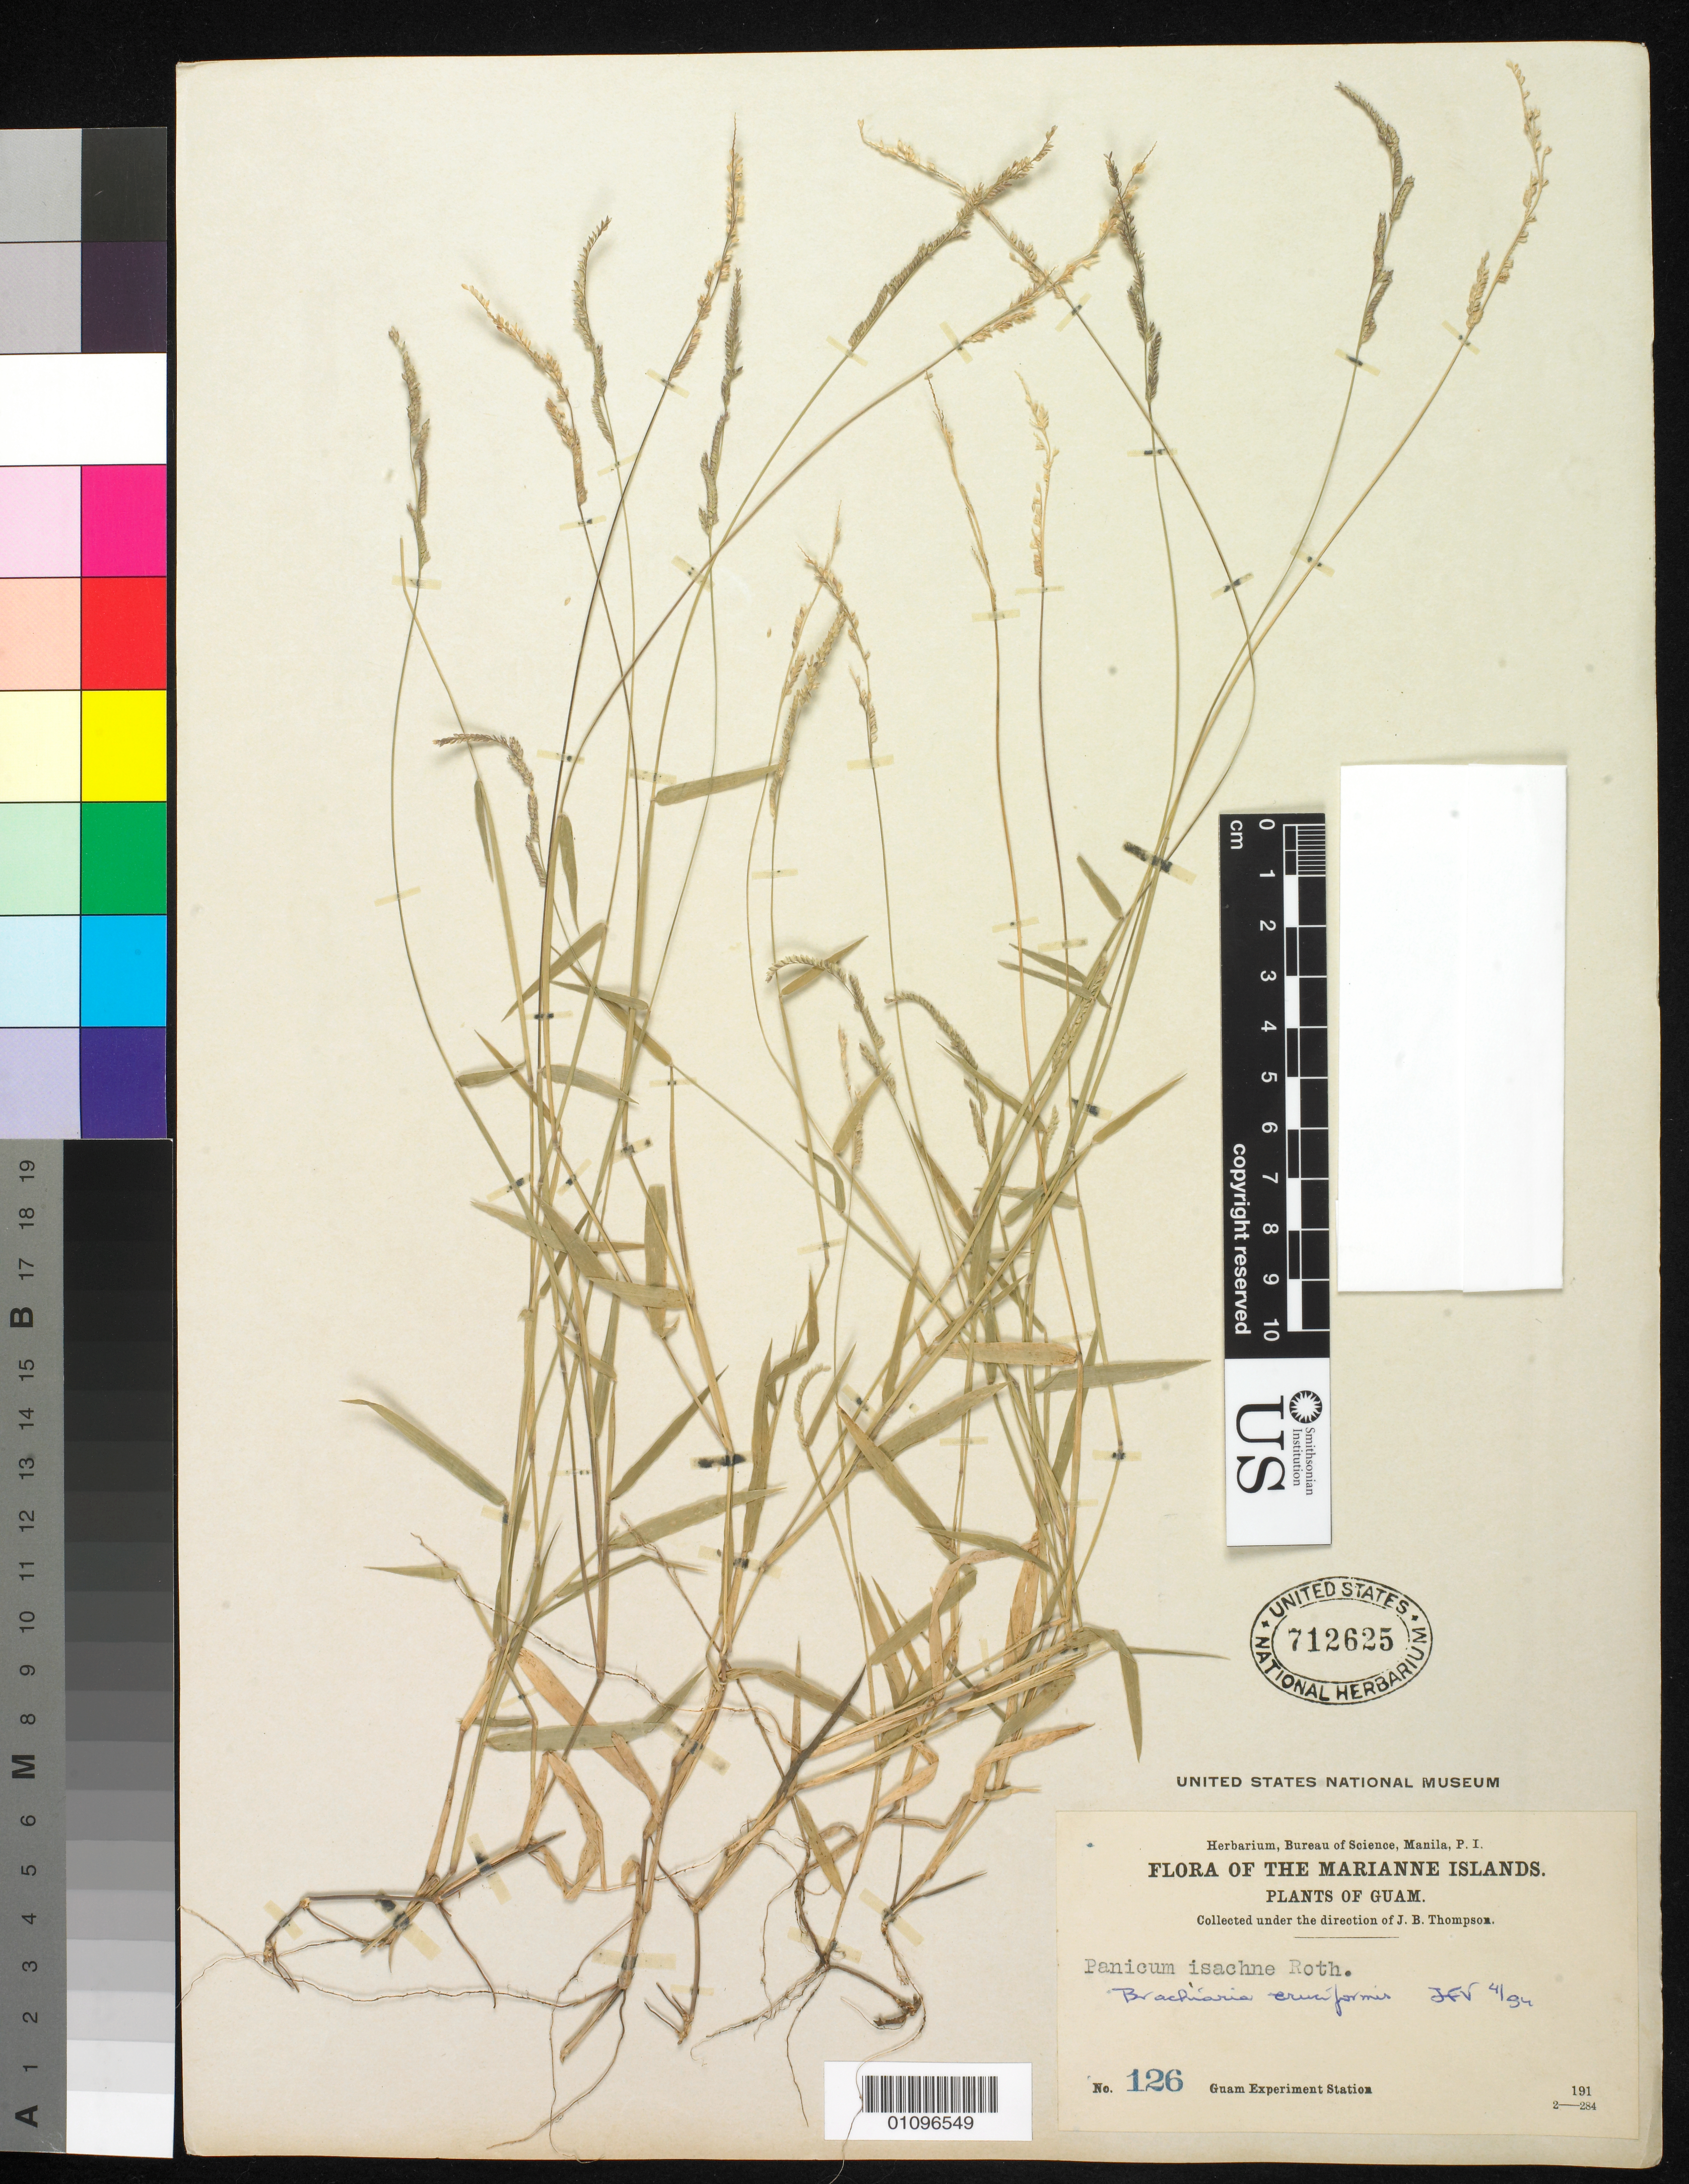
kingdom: Plantae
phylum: Tracheophyta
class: Liliopsida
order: Poales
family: Poaceae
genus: Moorochloa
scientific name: Moorochloa eruciformis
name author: (Sm.) Veldkamp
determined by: Poaceae Reorganization Project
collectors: J. B. Thompson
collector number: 126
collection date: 1910/1919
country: Guam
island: Guam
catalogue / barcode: US 712625